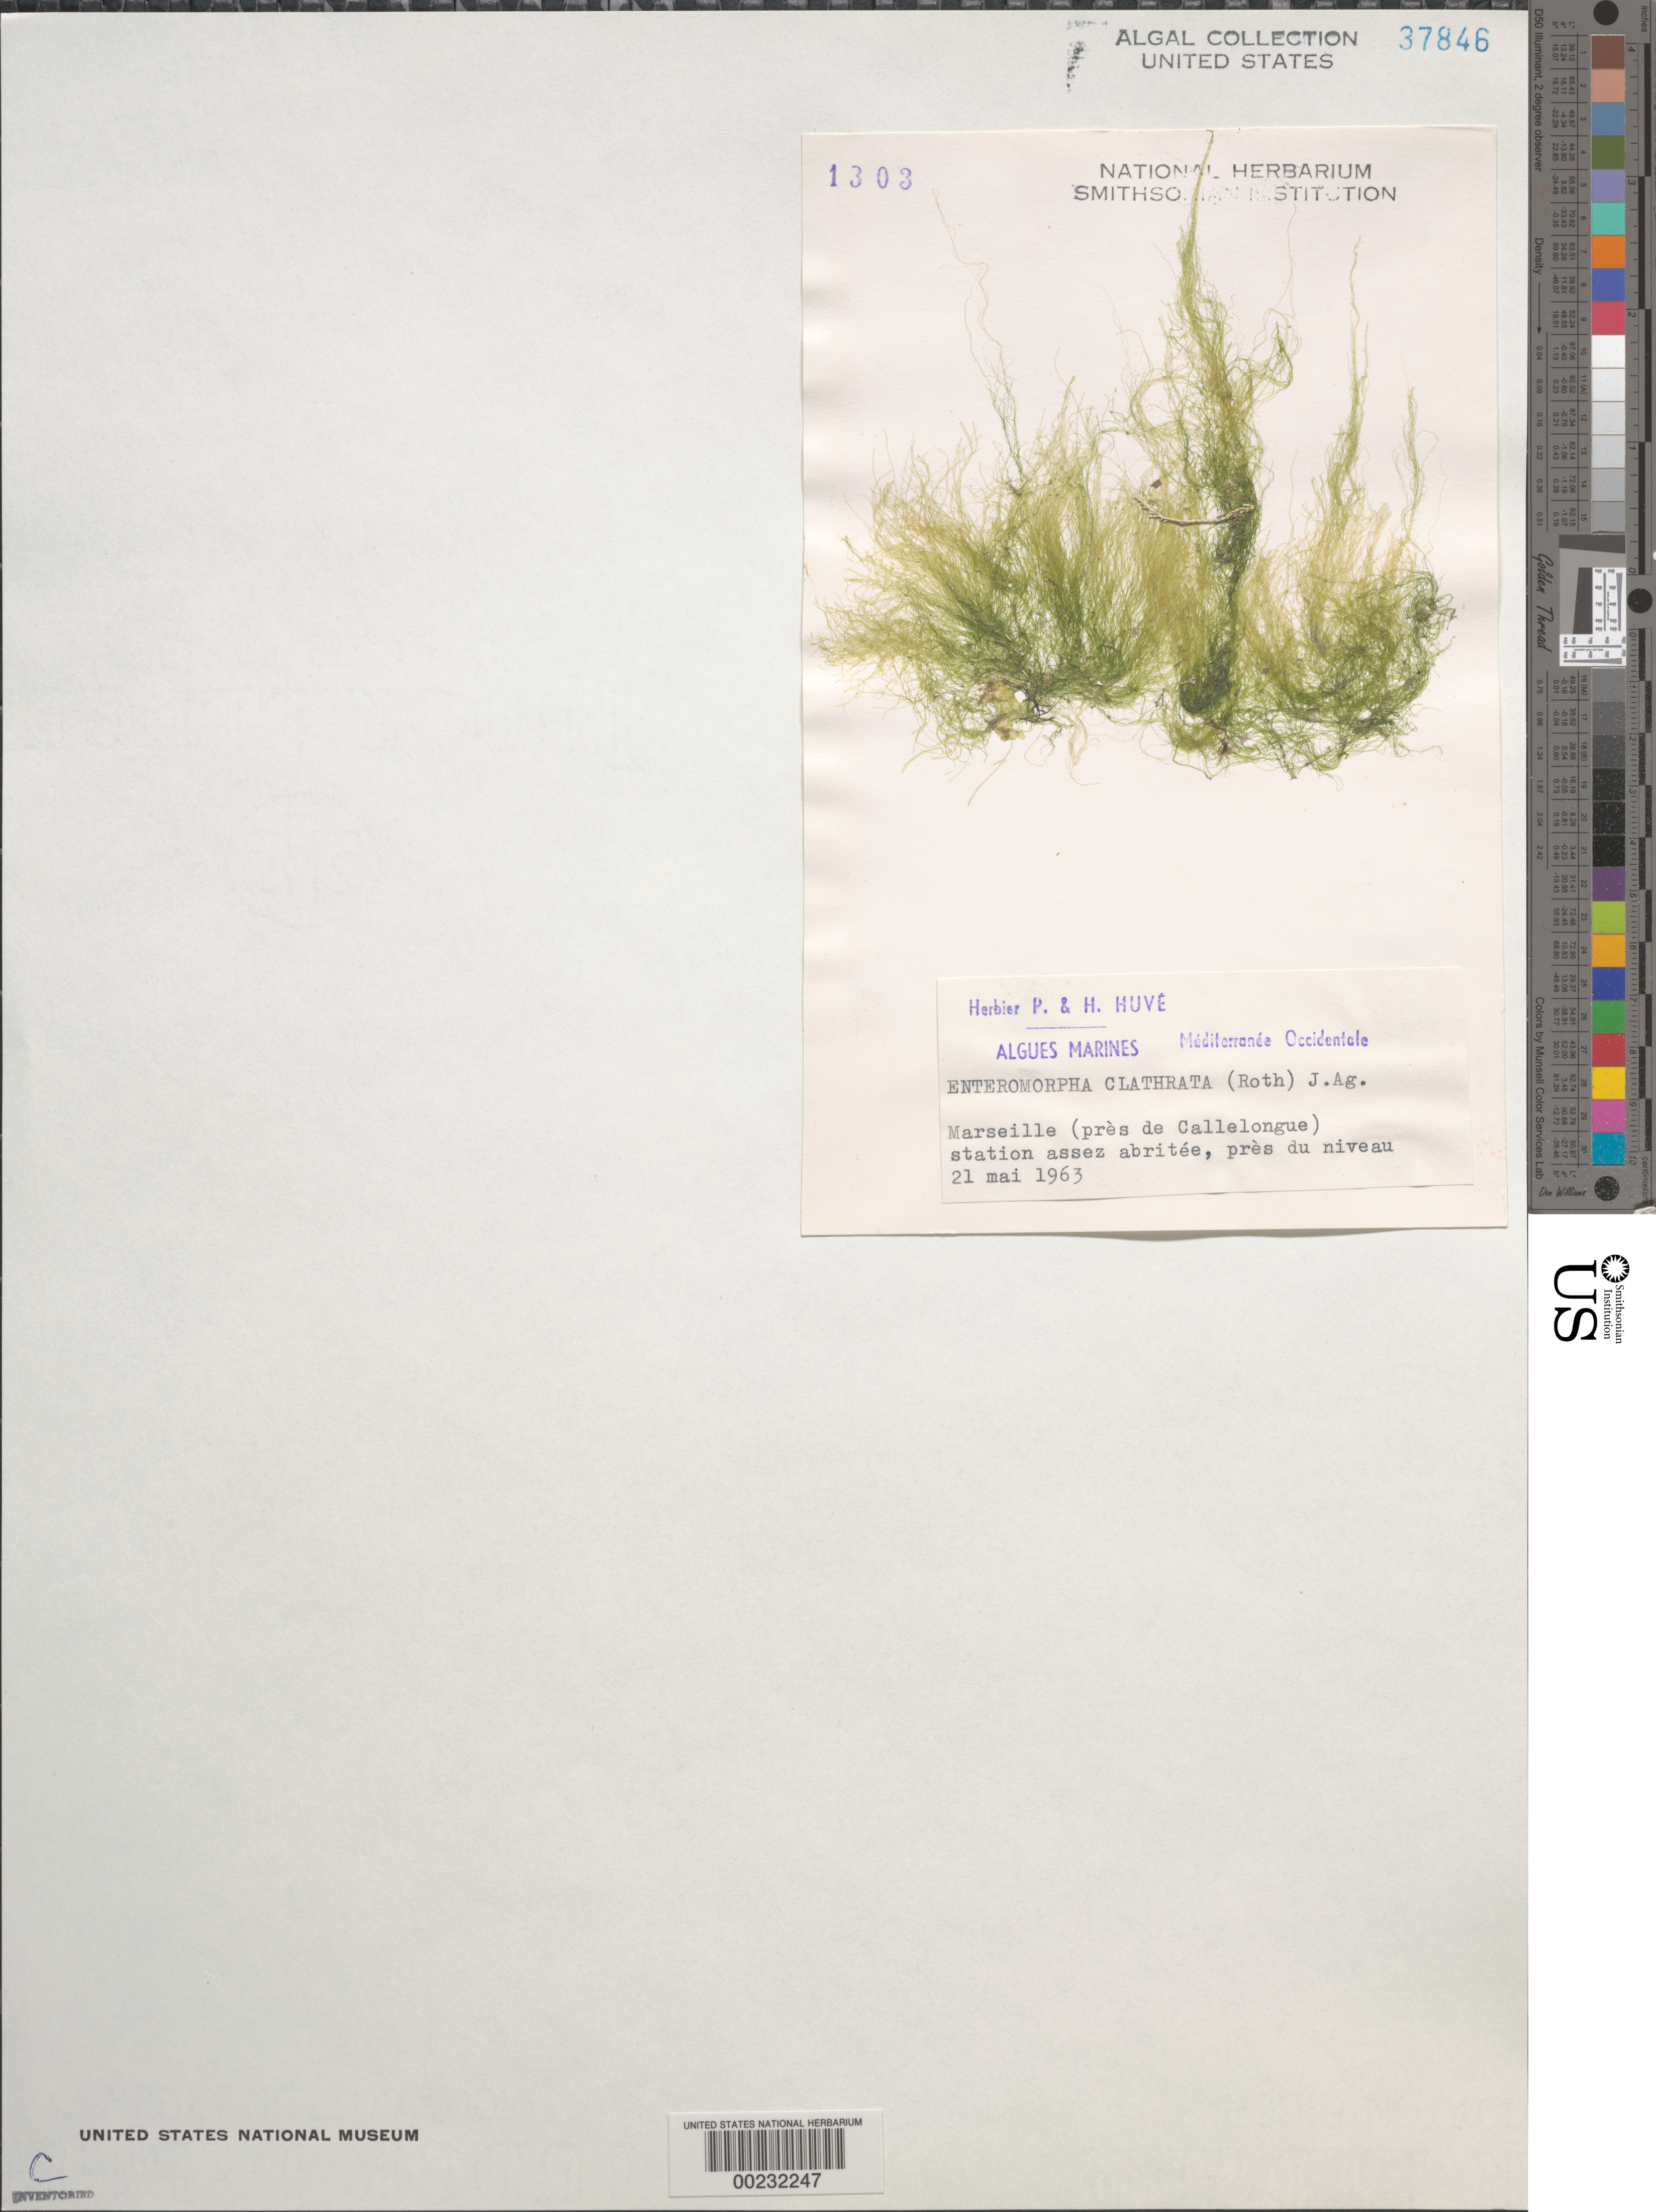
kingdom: Plantae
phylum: Chlorophyta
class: Ulvophyceae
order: Bryopsidales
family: Caulerpaceae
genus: Caulerpa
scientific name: Caulerpa chemnitzia var. vanbossae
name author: (Setch. & N.L. Gardner) Fern.-Garcia & Riosm.-Rod.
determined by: Algae name updating Project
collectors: P. Huve & H. Huve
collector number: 1303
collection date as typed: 21 May 1963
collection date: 1963-05-21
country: France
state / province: Provence-Alpes-Côte d'Azur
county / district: Bouches-du-Rhône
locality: Marseille, near Callelongue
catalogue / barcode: US 37846